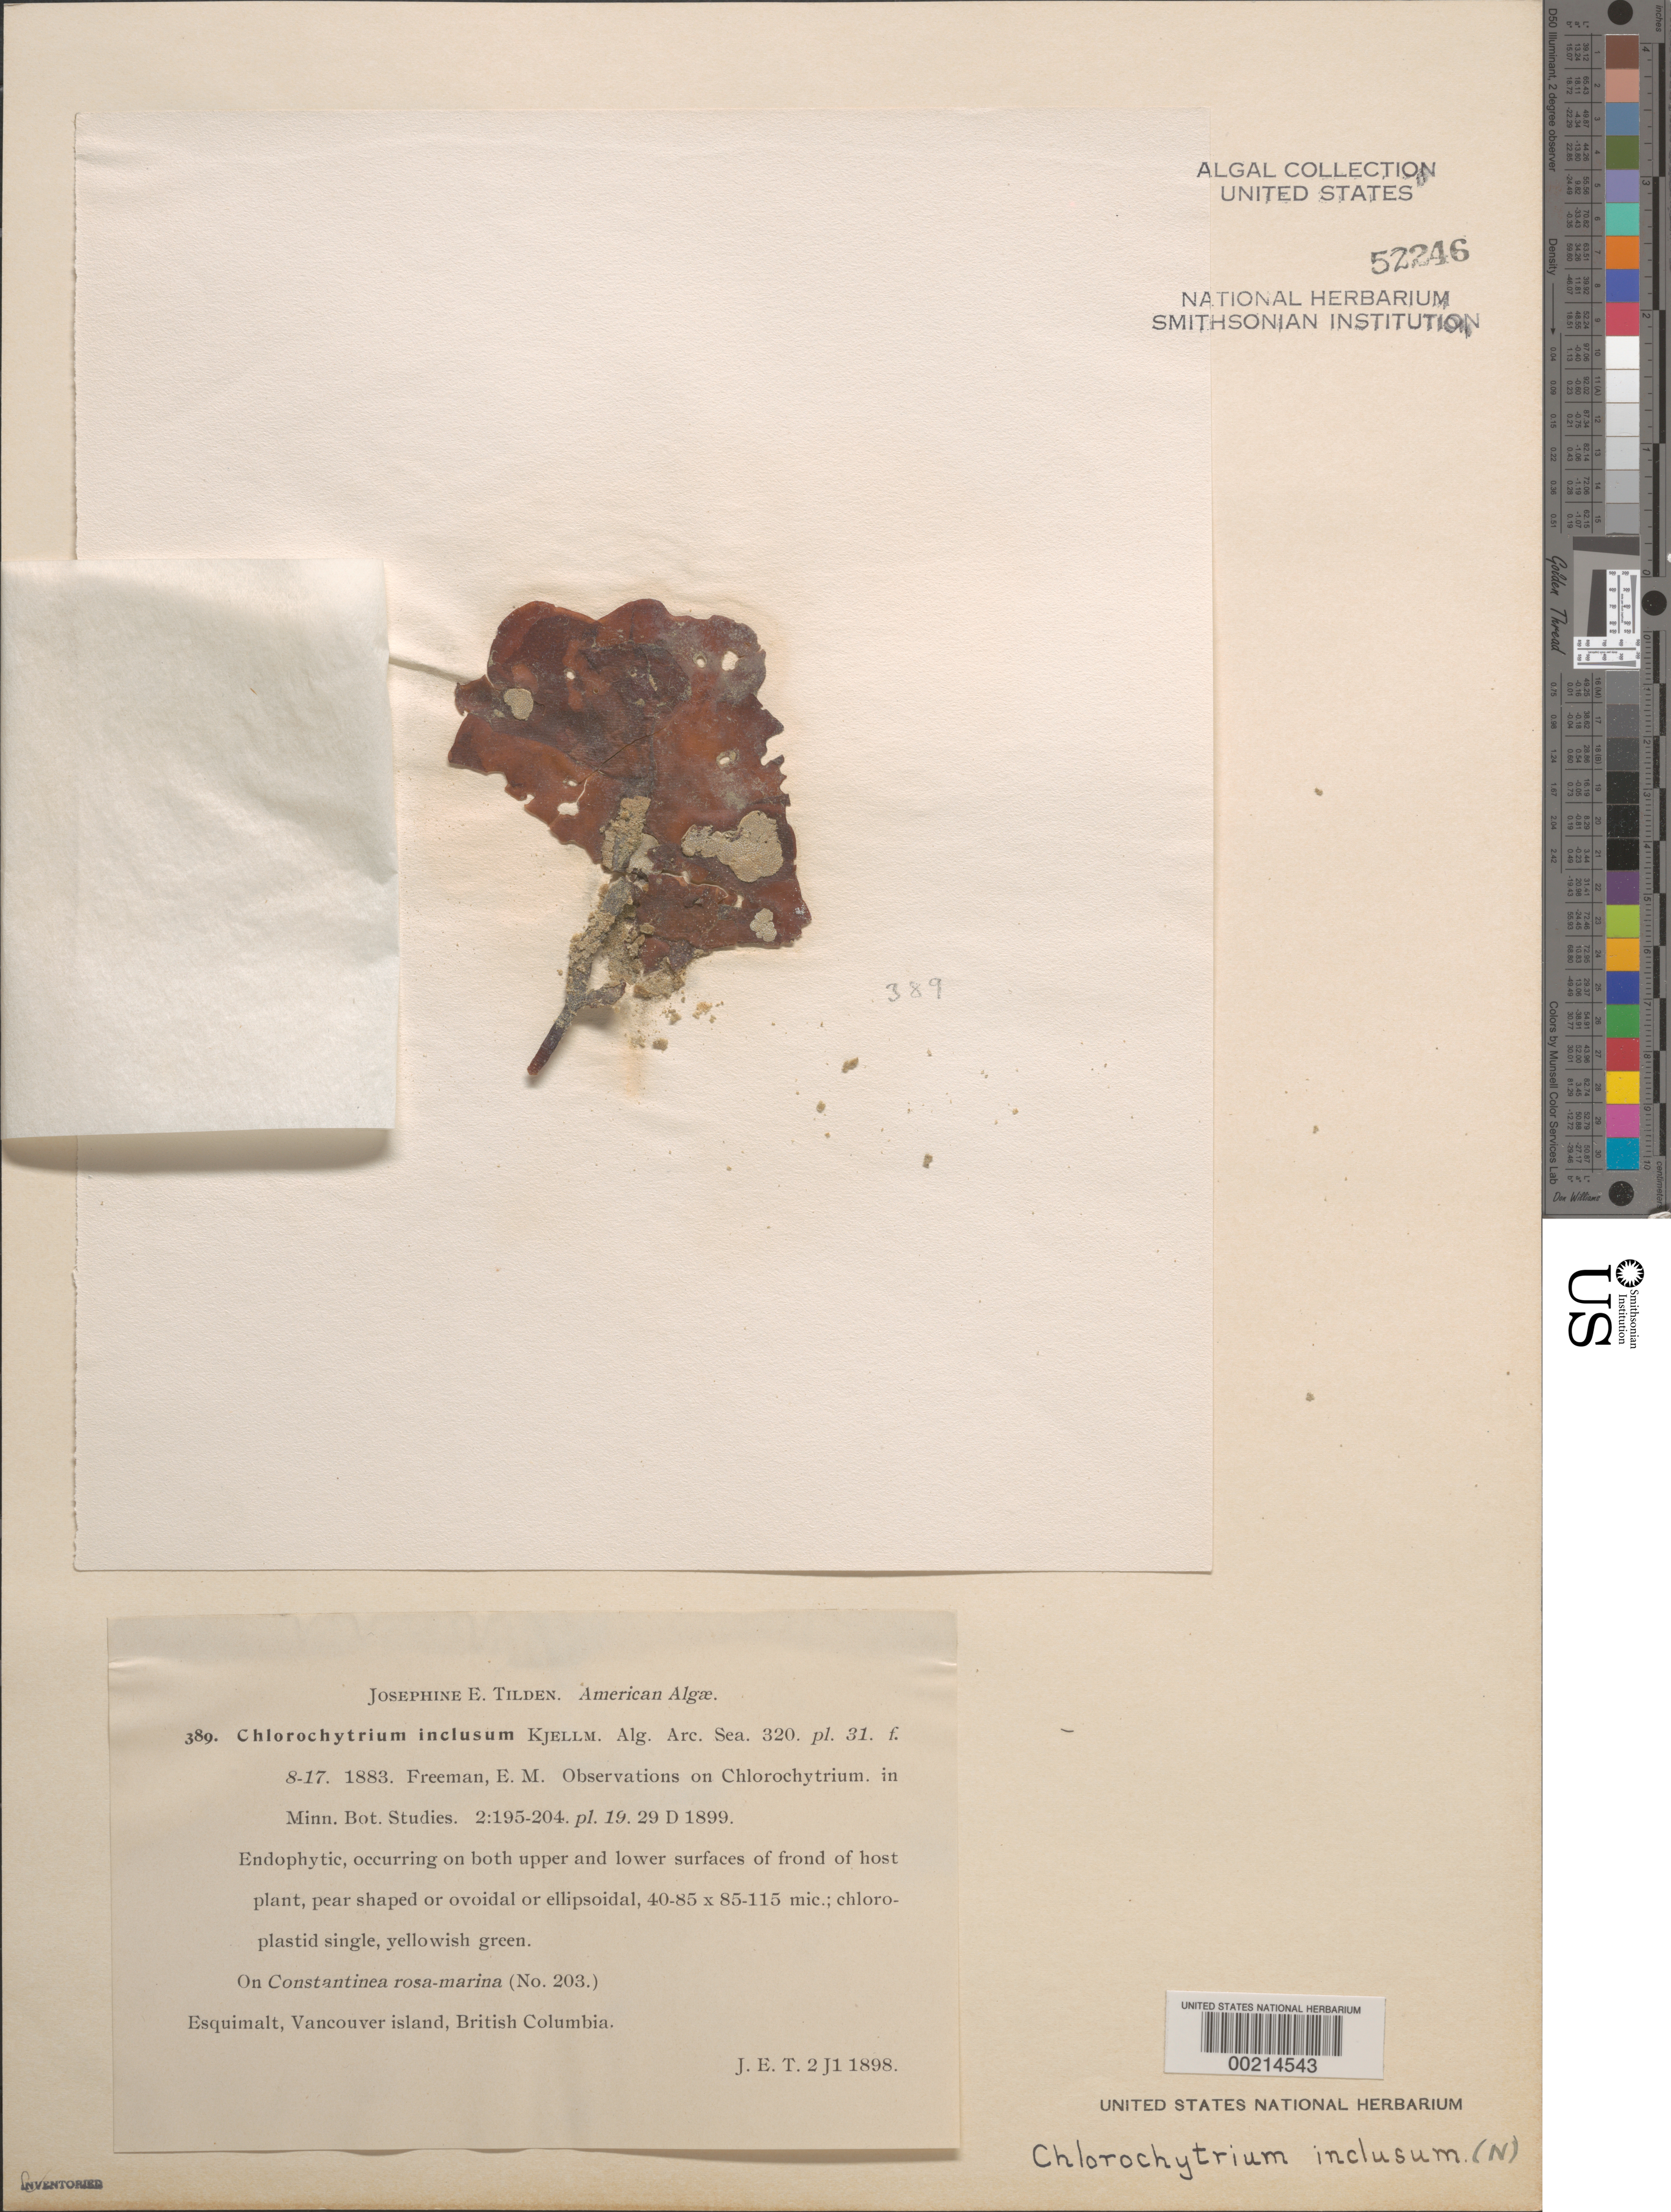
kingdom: Plantae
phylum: Chlorophyta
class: Ulvophyceae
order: Ulotrichales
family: Ulotrichaceae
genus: Spongomorpha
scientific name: Spongomorpha aeruginosa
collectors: J. E. Tilden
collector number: JET 389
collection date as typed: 02 Jul 1898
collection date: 1898-07-02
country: Canada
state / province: British Columbia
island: Vancouver Island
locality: Esquimalt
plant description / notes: Tilden, American Algae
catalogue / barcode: US 52246